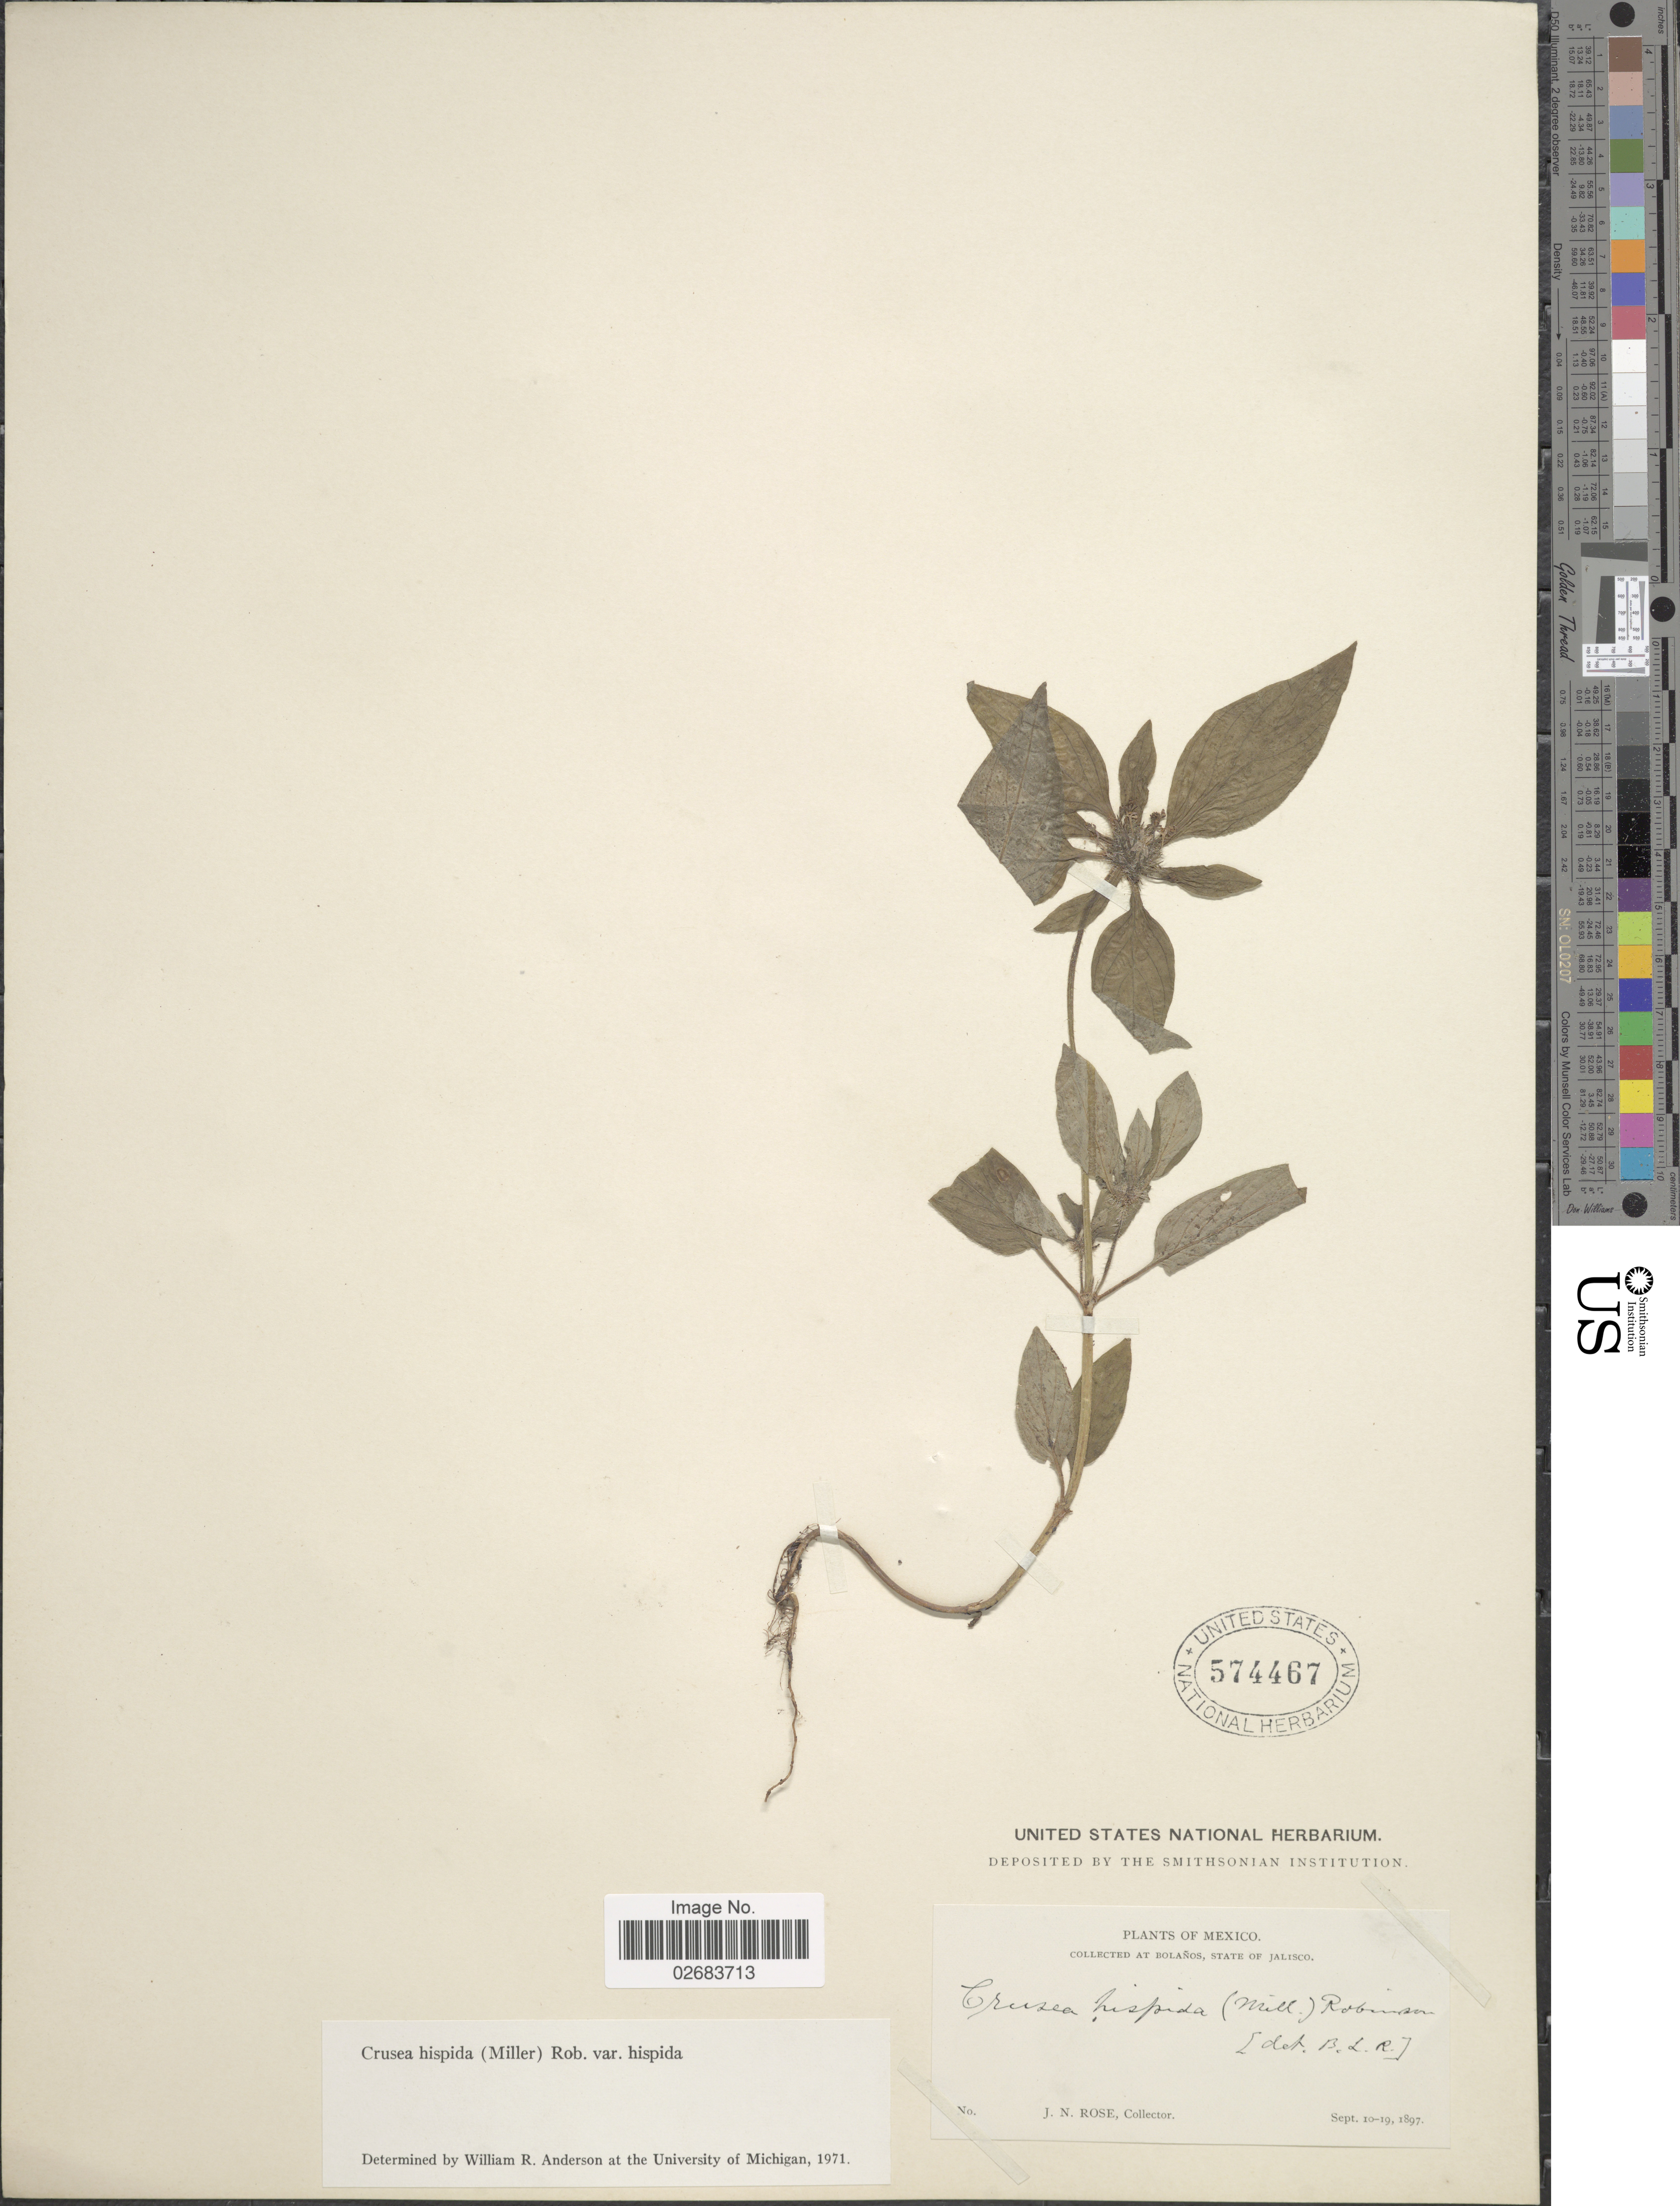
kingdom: Plantae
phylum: Tracheophyta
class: Magnoliopsida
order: Gentianales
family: Rubiaceae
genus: Crusea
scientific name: Crusea hispida var. hispida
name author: (Mill.) B.L. Rob.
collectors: J. N. Rose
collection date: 1897-09-10/1897-09-19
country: Mexico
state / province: Jalisco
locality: At Bolanos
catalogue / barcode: US 574467